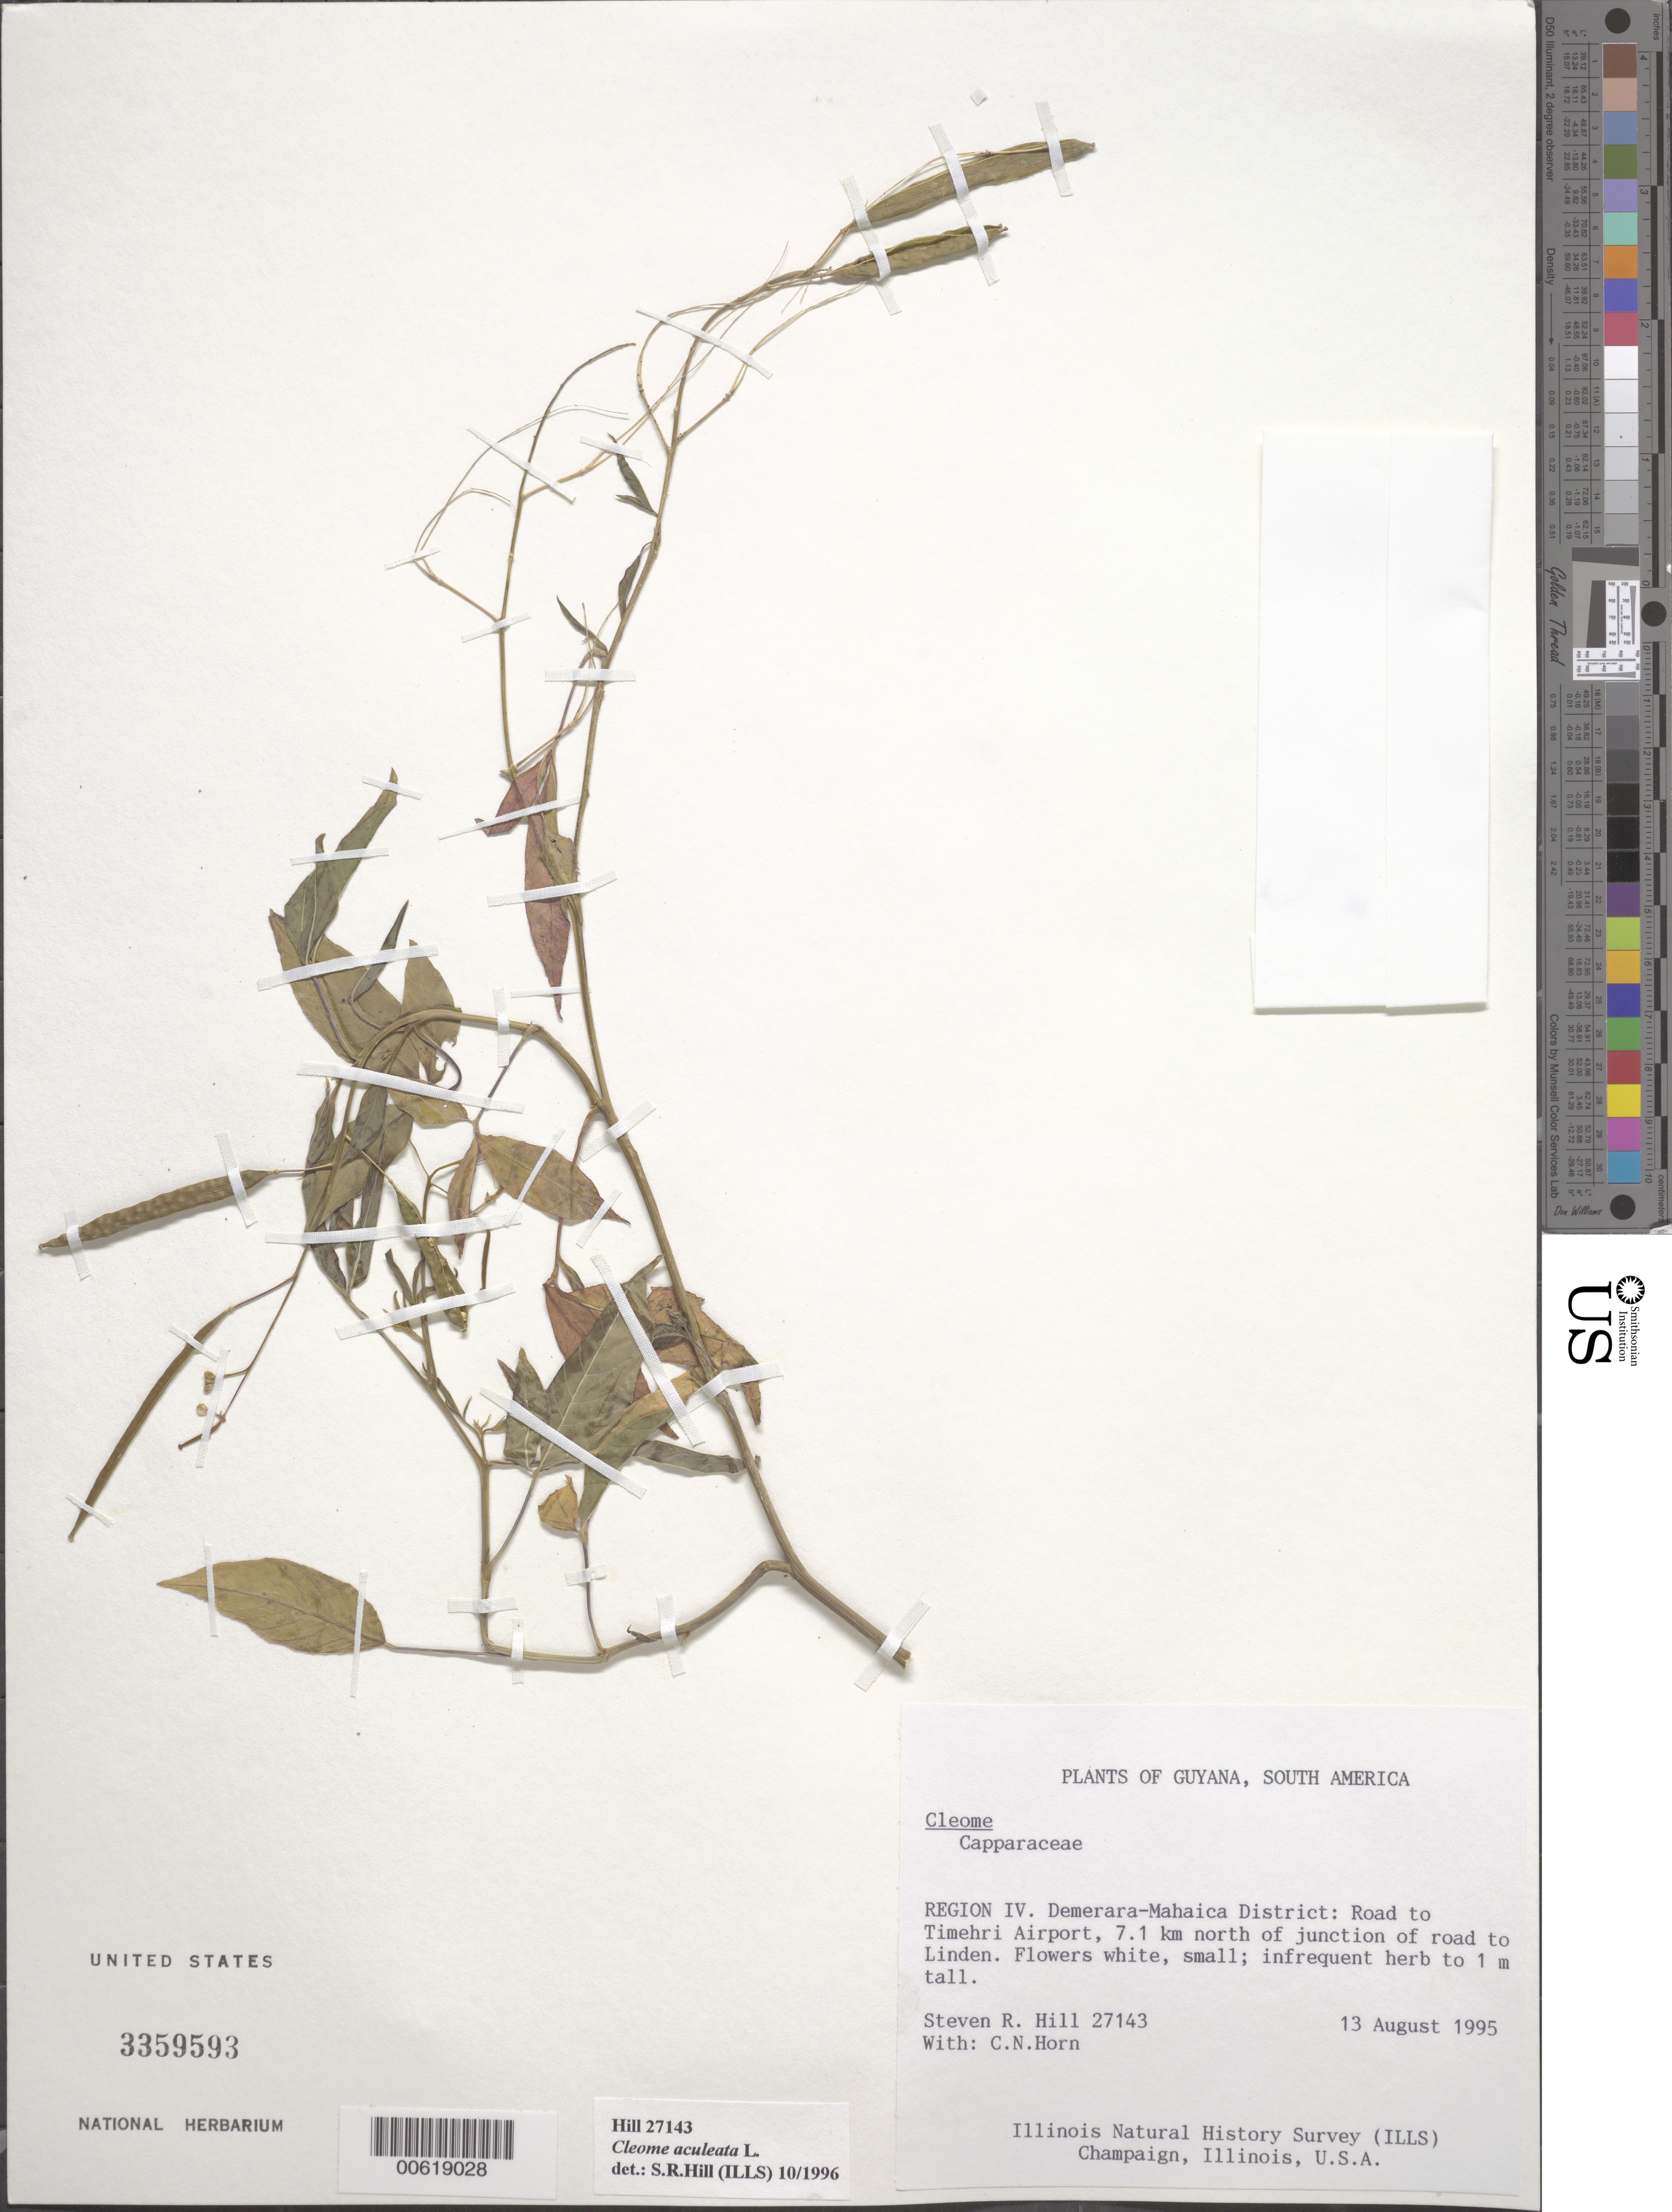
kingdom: Plantae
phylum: Tracheophyta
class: Magnoliopsida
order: Brassicales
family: Cleomaceae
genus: Tarenaya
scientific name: Tarenaya aculeata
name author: (L.) Soares Neto & Roalson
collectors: S. R. Hill & C. N. Horn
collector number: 27143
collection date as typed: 13-Aug-95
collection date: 1995-08-13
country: Guyana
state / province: Demerara-Mahaica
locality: Timehri Airport road, 7.1 km N of Linden Hwy. junction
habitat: Roadside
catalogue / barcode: US 3359593